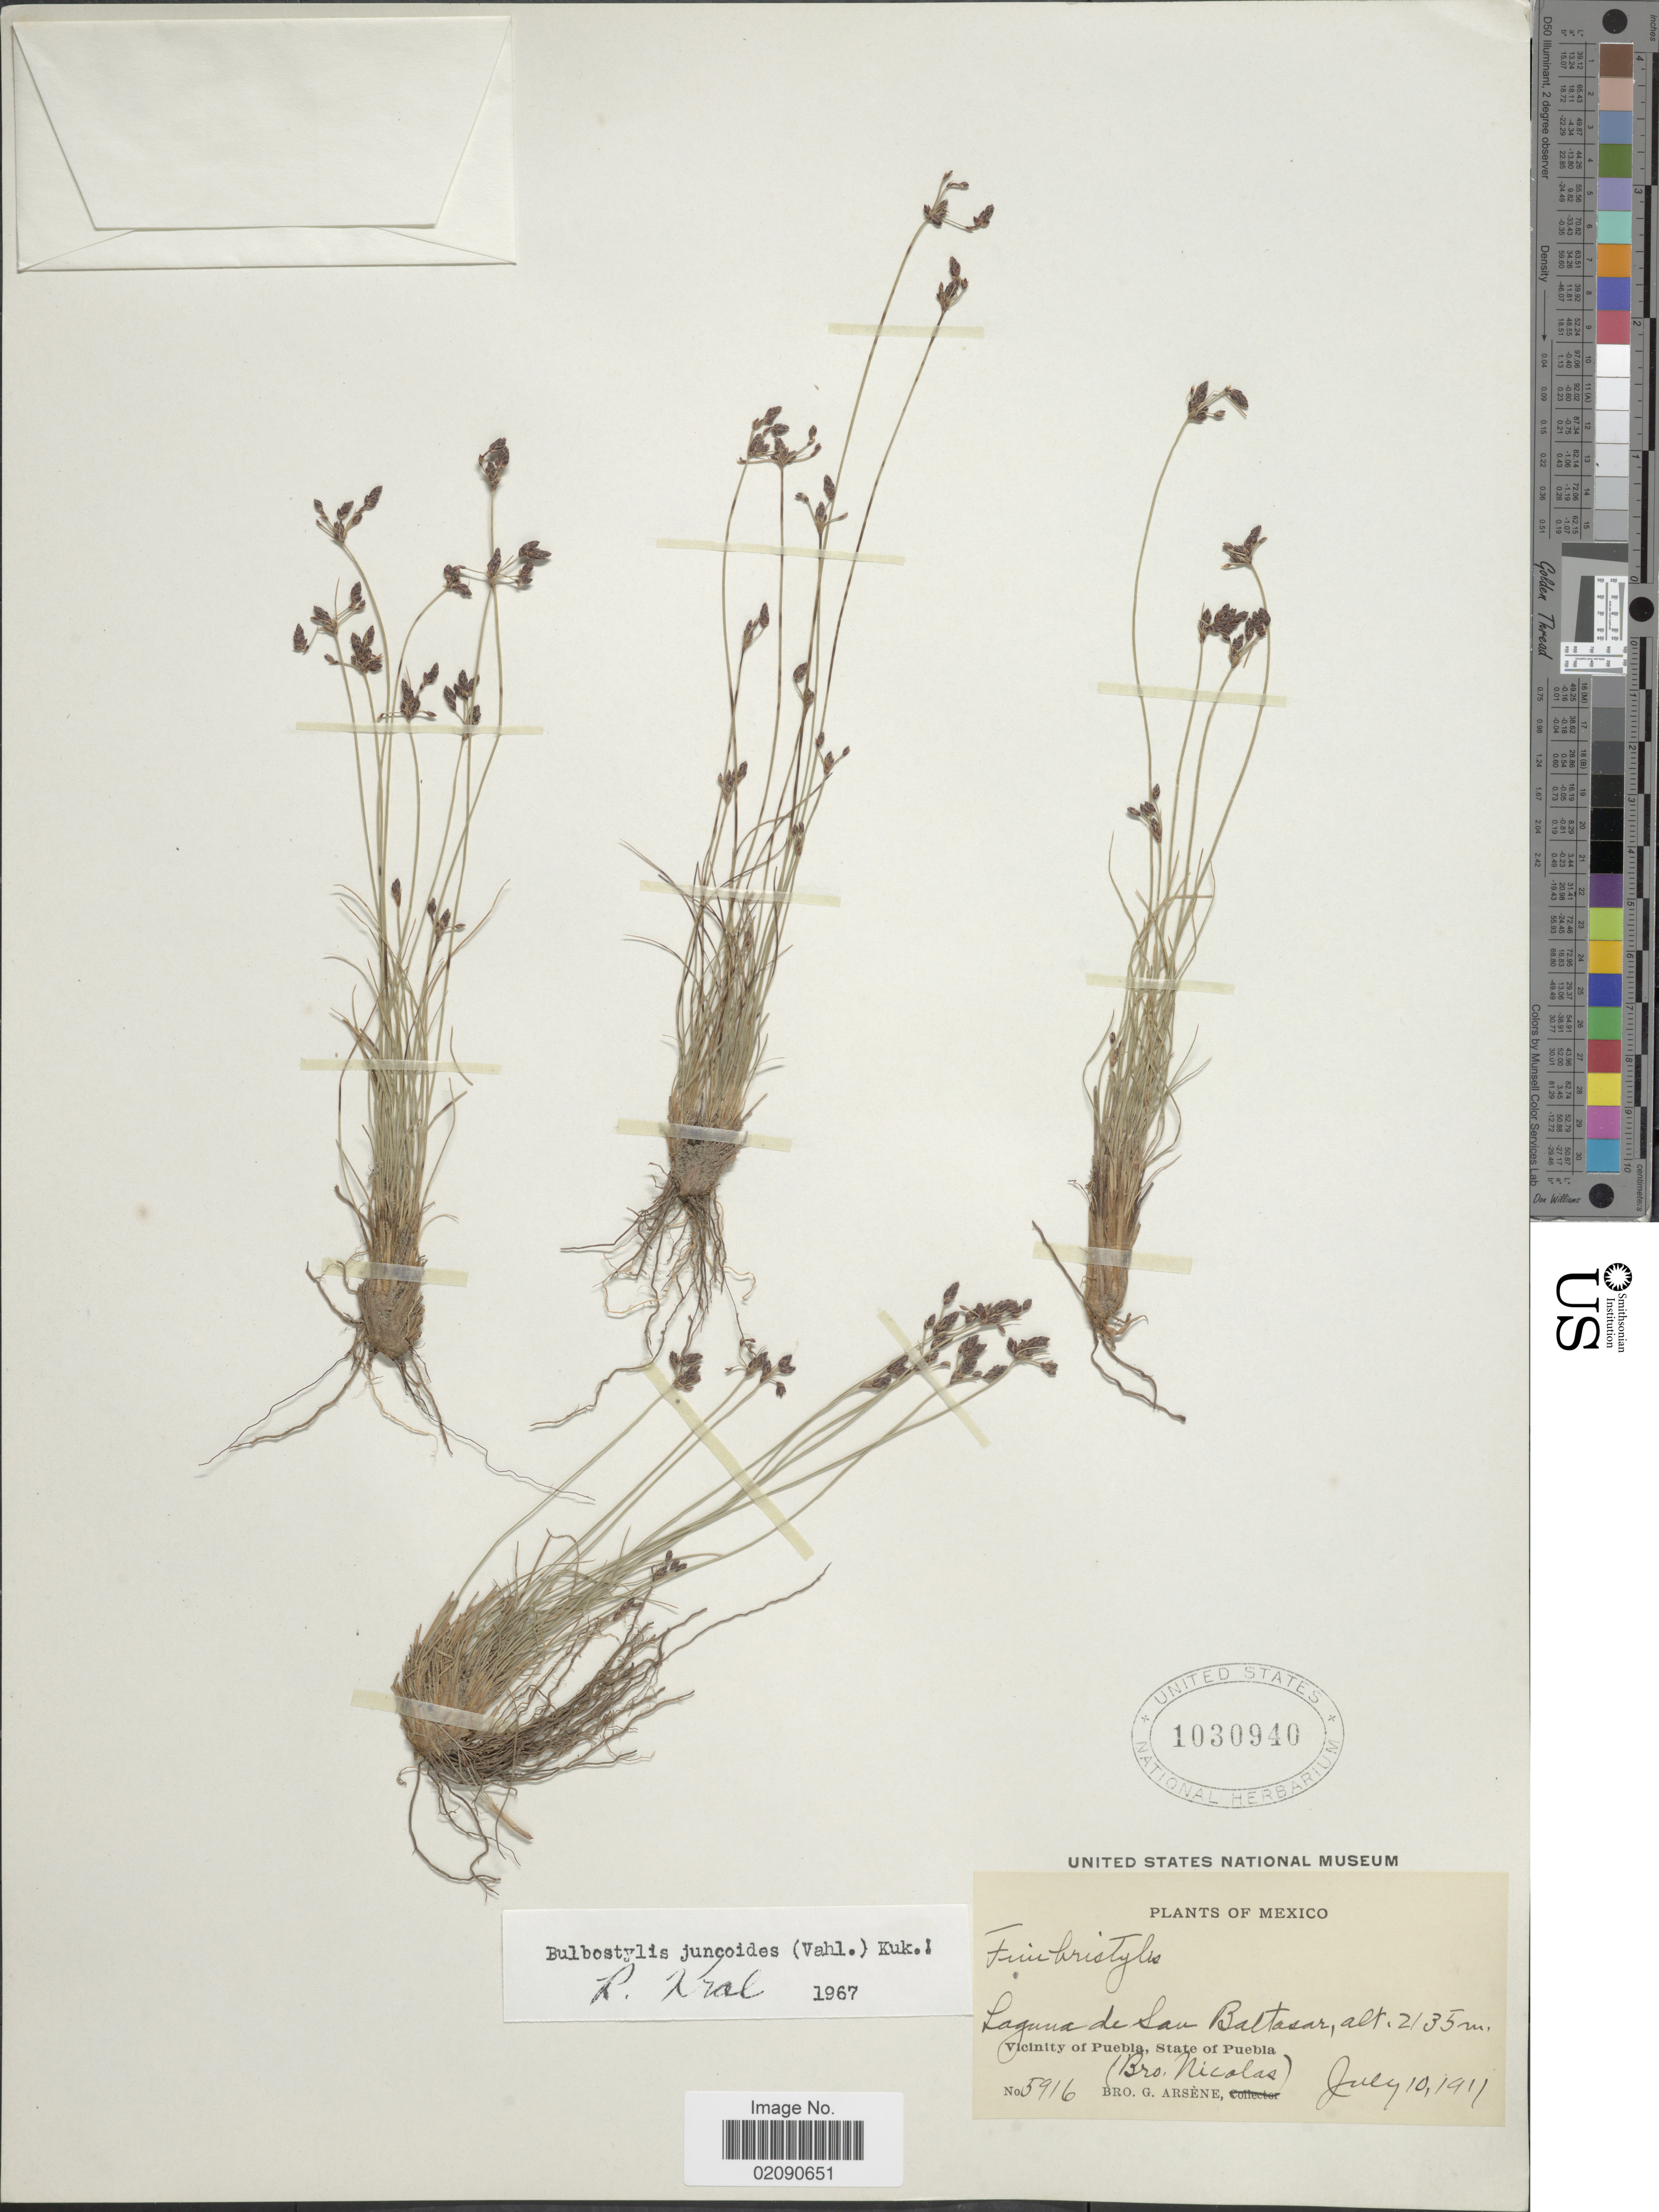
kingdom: Plantae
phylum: Tracheophyta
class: Liliopsida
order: Poales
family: Cyperaceae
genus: Bulbostylis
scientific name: Bulbostylis juncoides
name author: (Vahl) Kük. ex Herter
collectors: Bro. G. Arsène & Bro. Nicolas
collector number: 5916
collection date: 1911-07-10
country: Mexico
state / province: Puebla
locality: Laguna de San Baltasar. Vicinity of Puebla, State of Puebla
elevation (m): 2135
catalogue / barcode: US 1030940